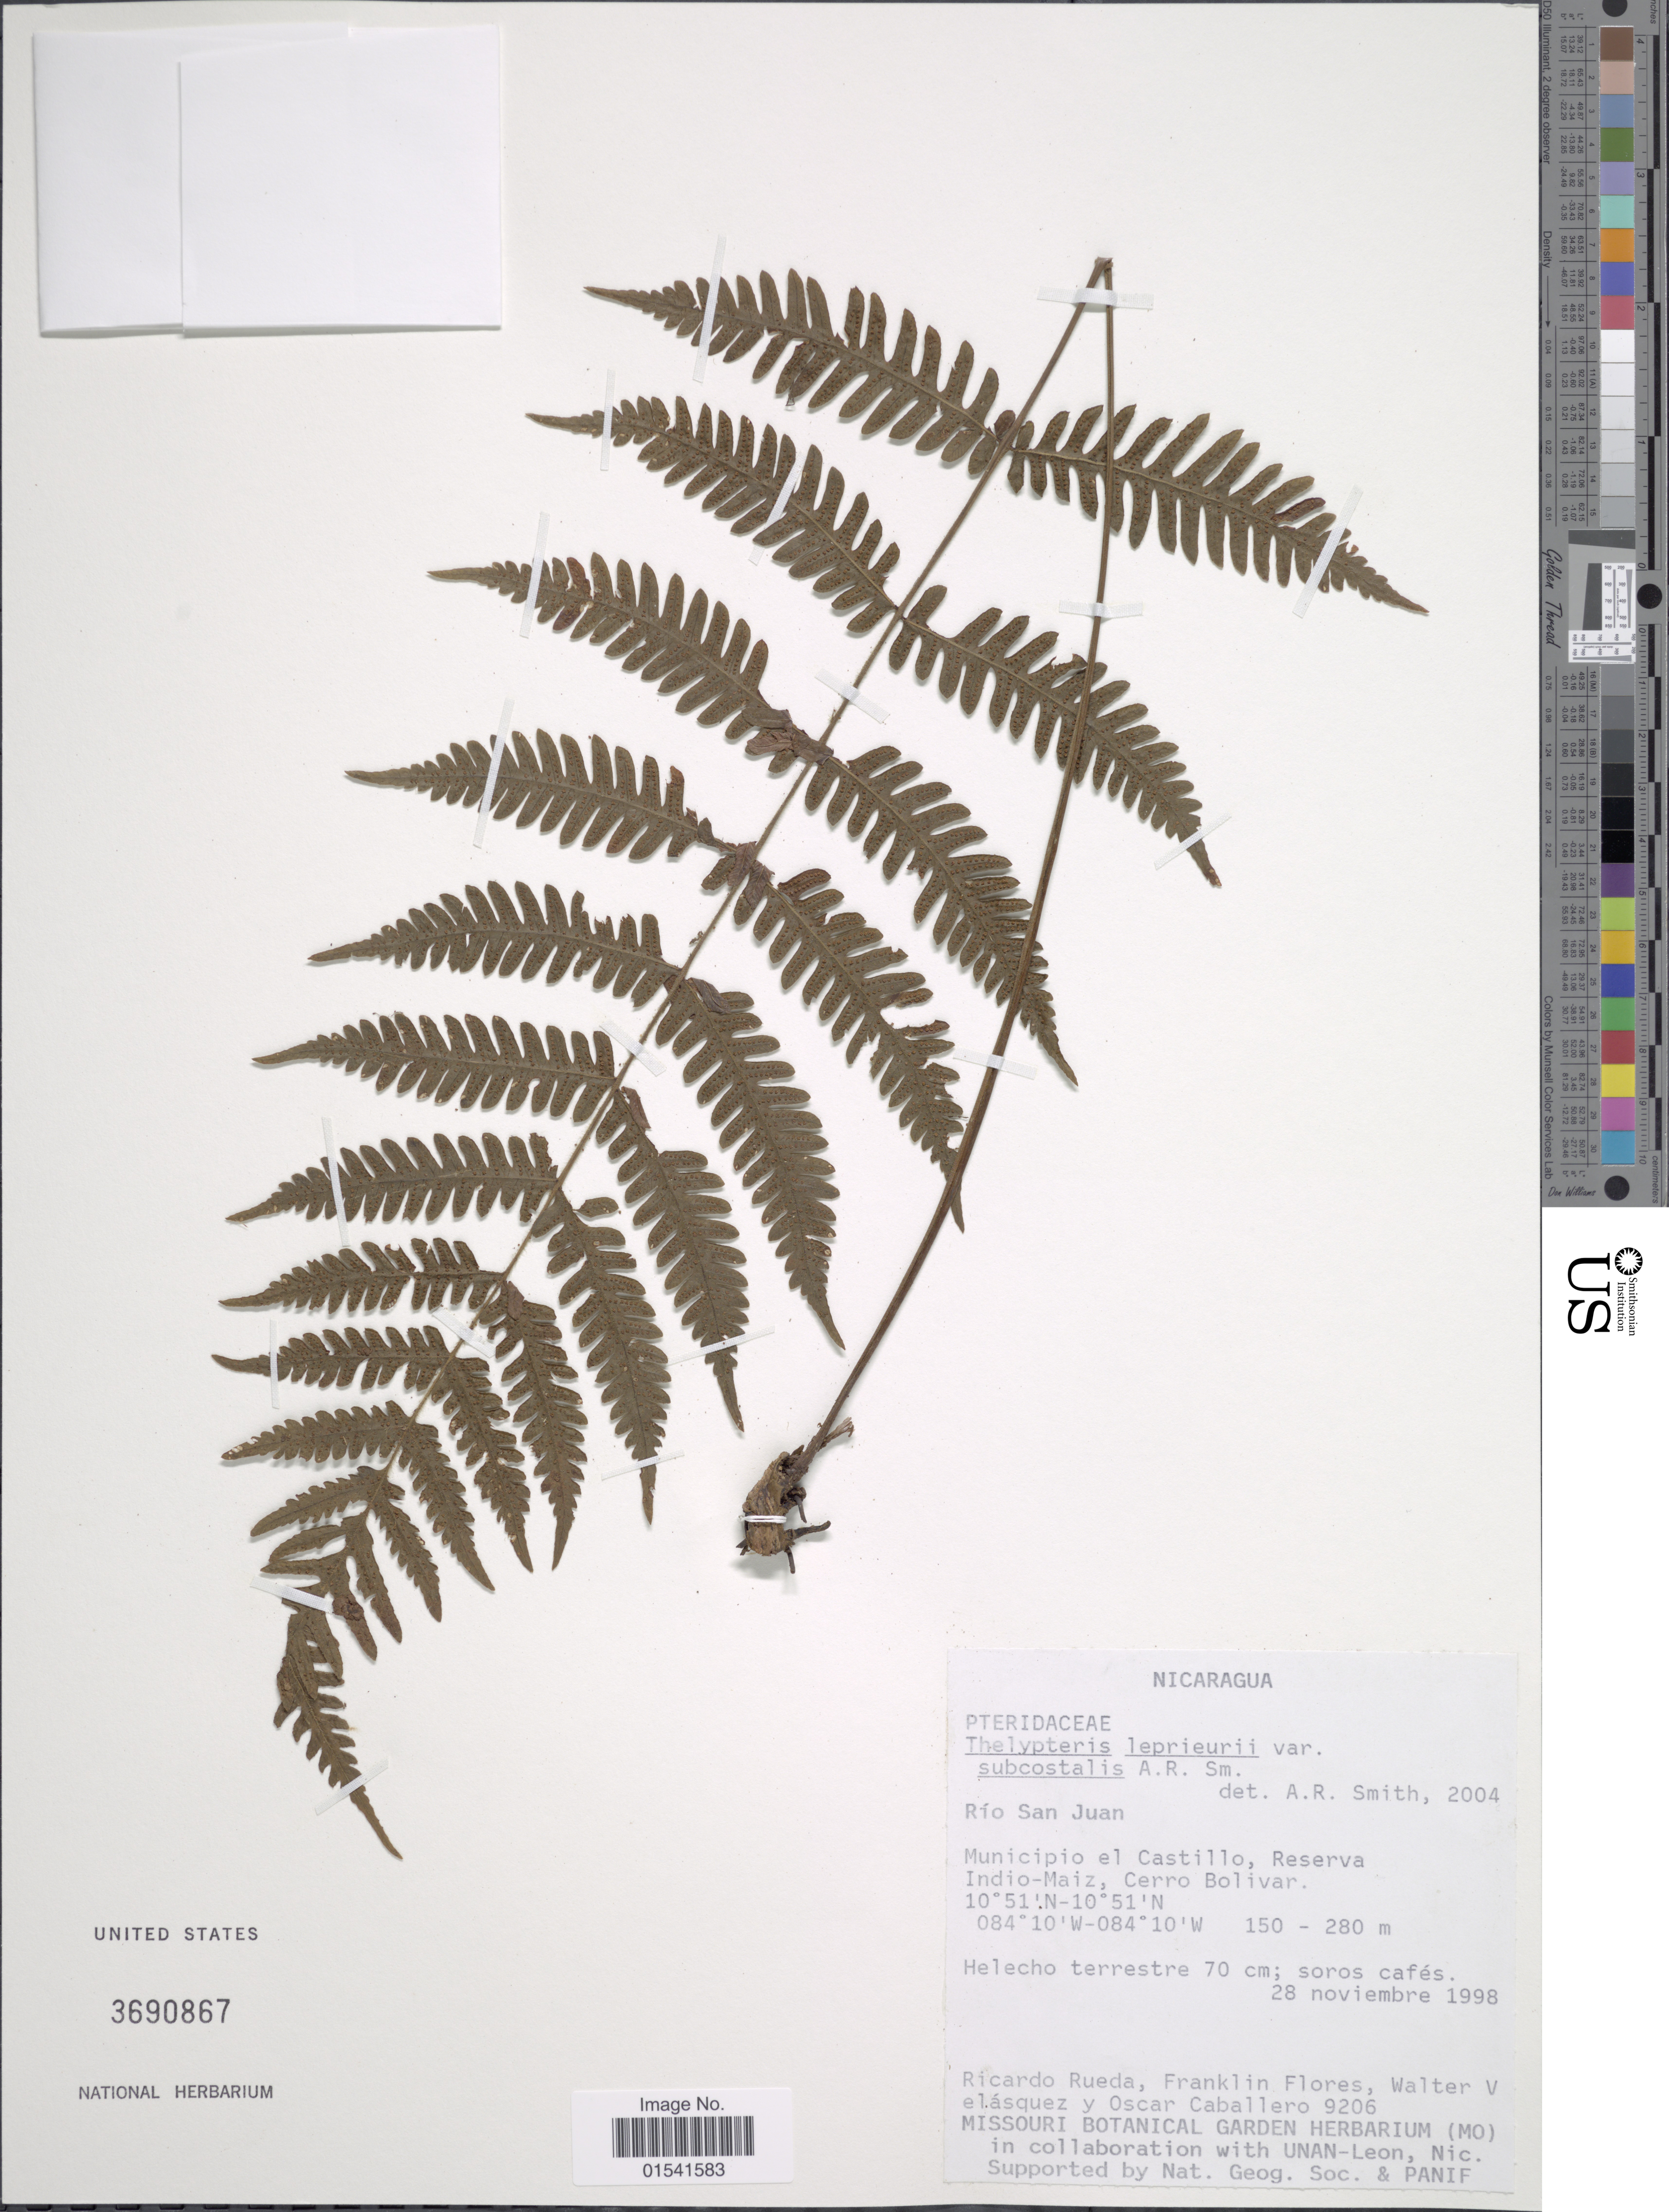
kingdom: Plantae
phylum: Tracheophyta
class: Polypodiopsida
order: Polypodiales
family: Thelypteridaceae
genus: Steiropteris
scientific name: Steiropteris leprieurii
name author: (Hook. f.) Pic. Serm.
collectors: R. Rueda, F. Flores, W. Velasquez & O. Caballero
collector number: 9206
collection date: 1988-11-28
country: Nicaragua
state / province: Rio San Juan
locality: Municpio el Castillo, Reserva Indio-Maiz, Cerro Bolivar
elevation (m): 150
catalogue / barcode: US 3690867